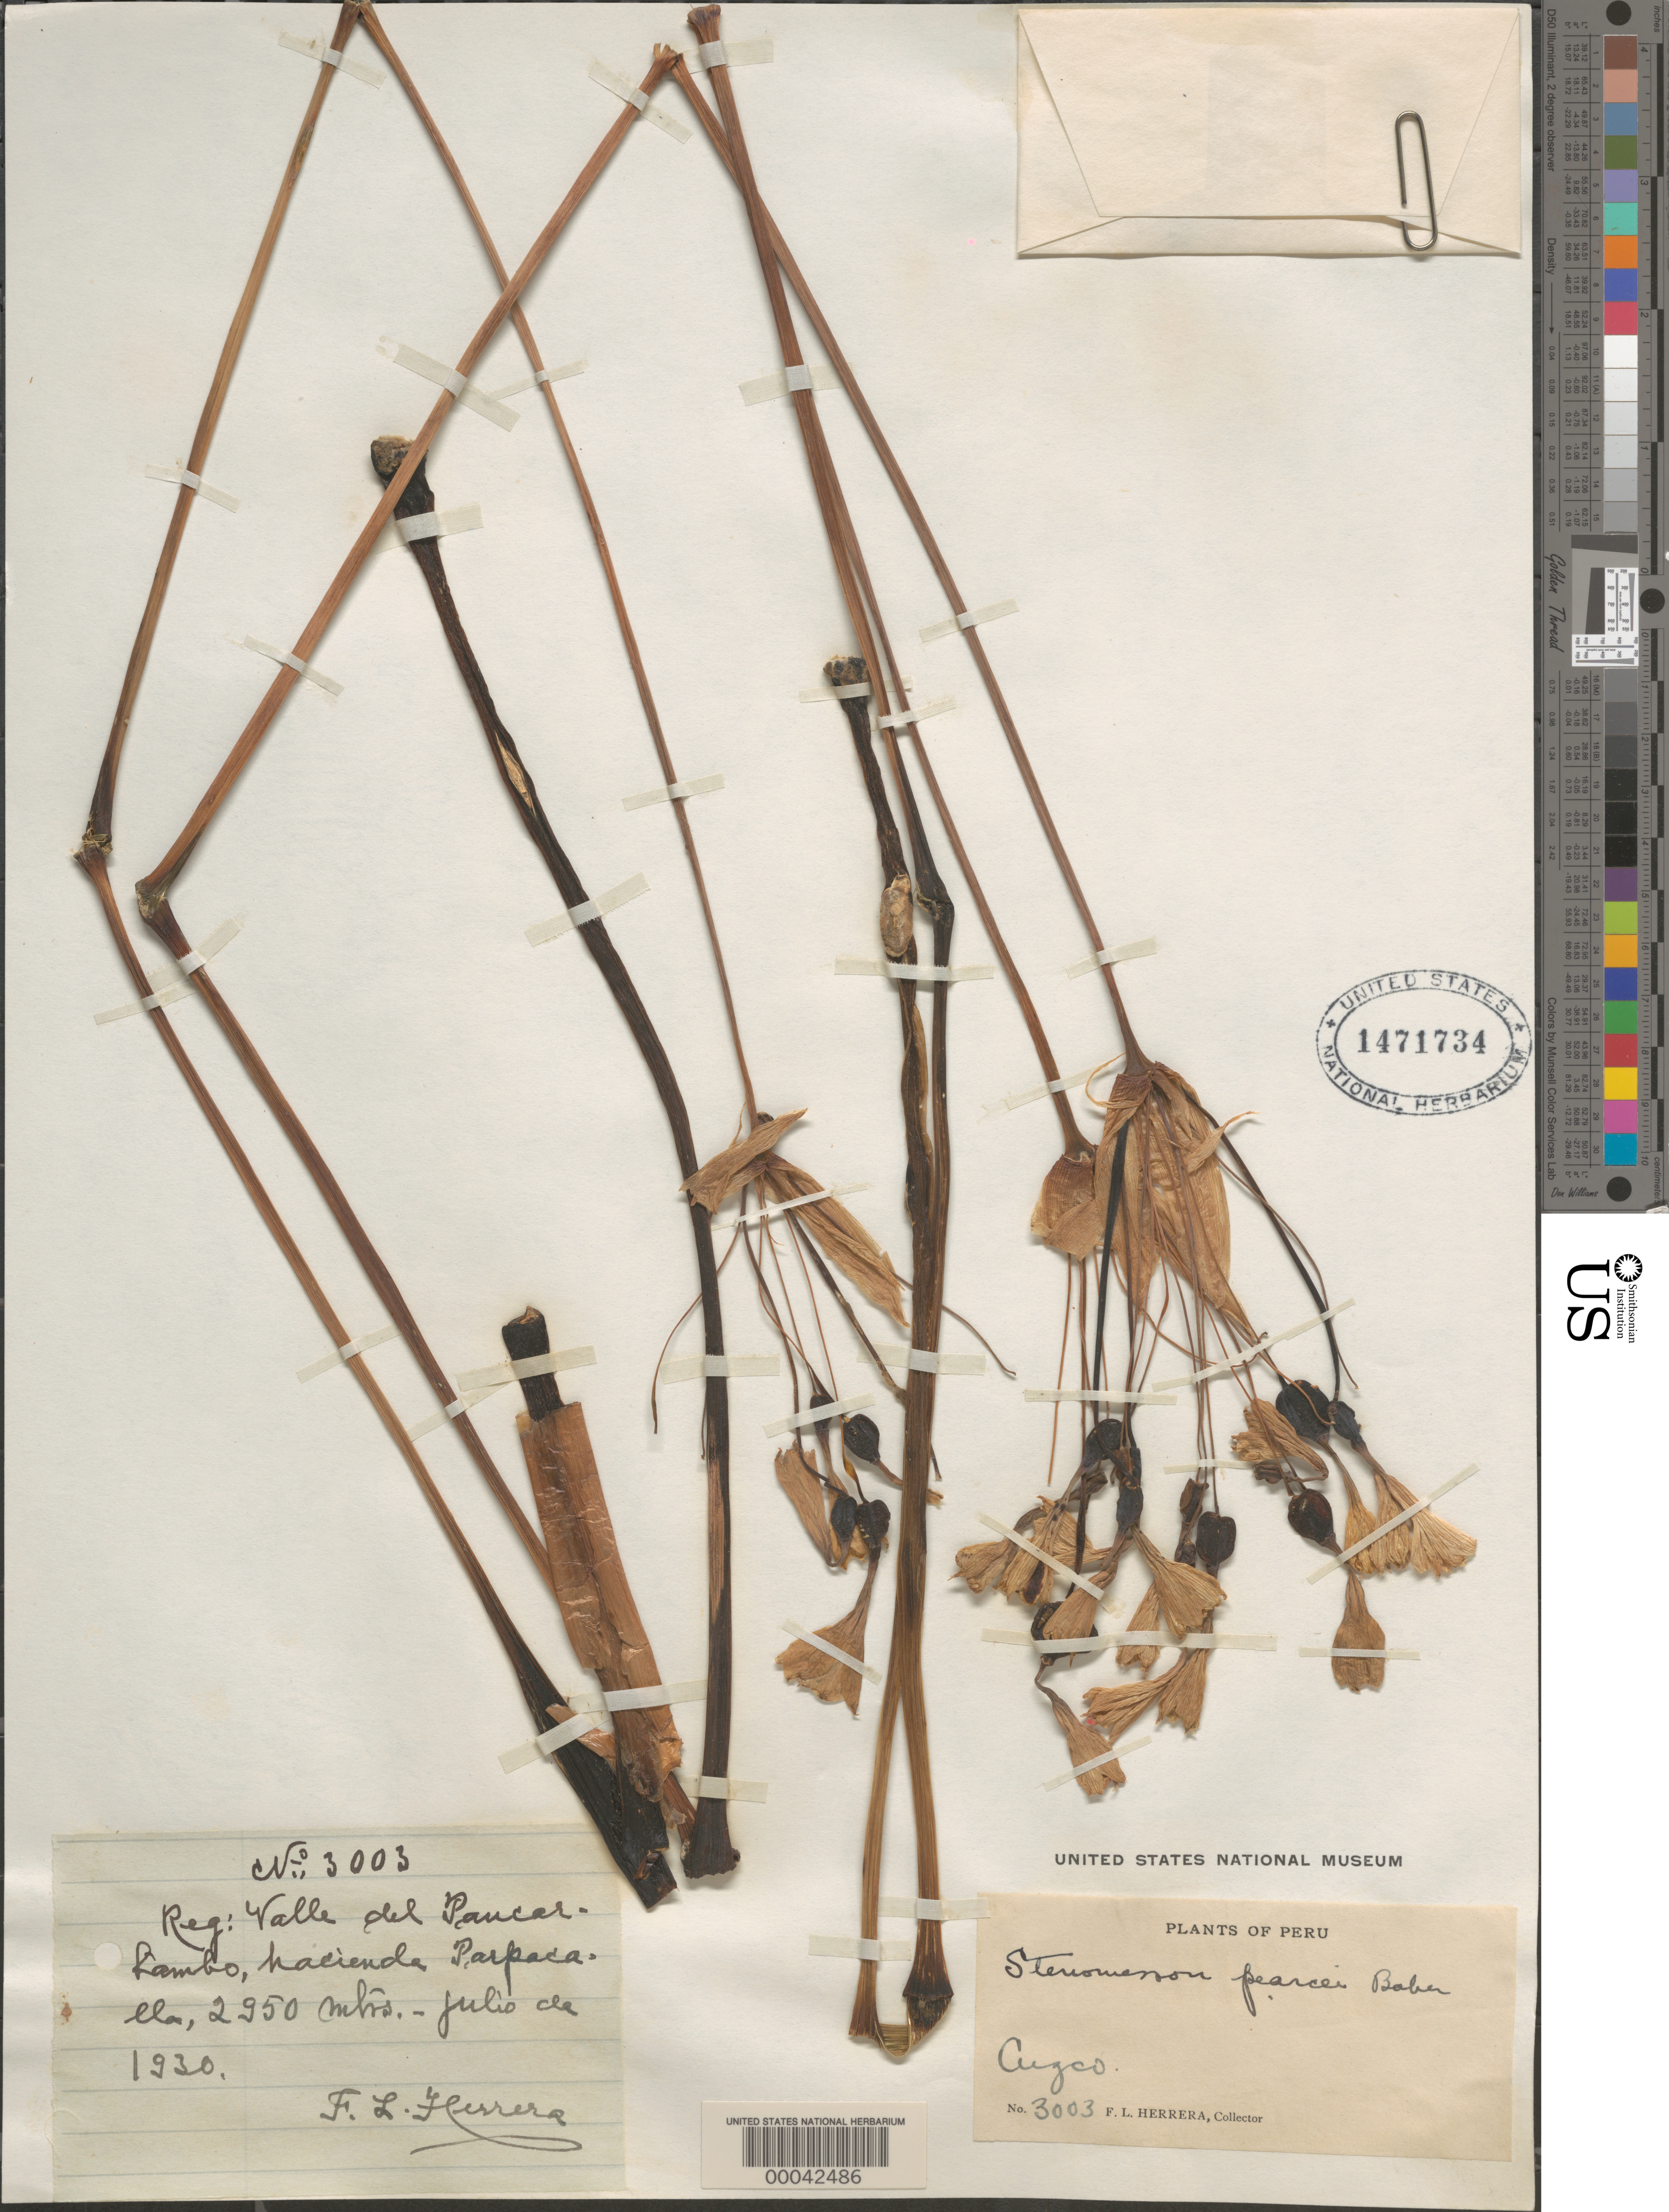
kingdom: Plantae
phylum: Tracheophyta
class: Liliopsida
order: Asparagales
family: Amaryllidaceae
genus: Stenomesson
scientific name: Stenomesson pearcei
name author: Baker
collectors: F. L. Herrera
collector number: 3003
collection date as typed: Jul 1930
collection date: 1930-07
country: Peru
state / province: Cusco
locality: Paucer Valley; Parpaca Hacienda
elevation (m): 2950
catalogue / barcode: US 1471734